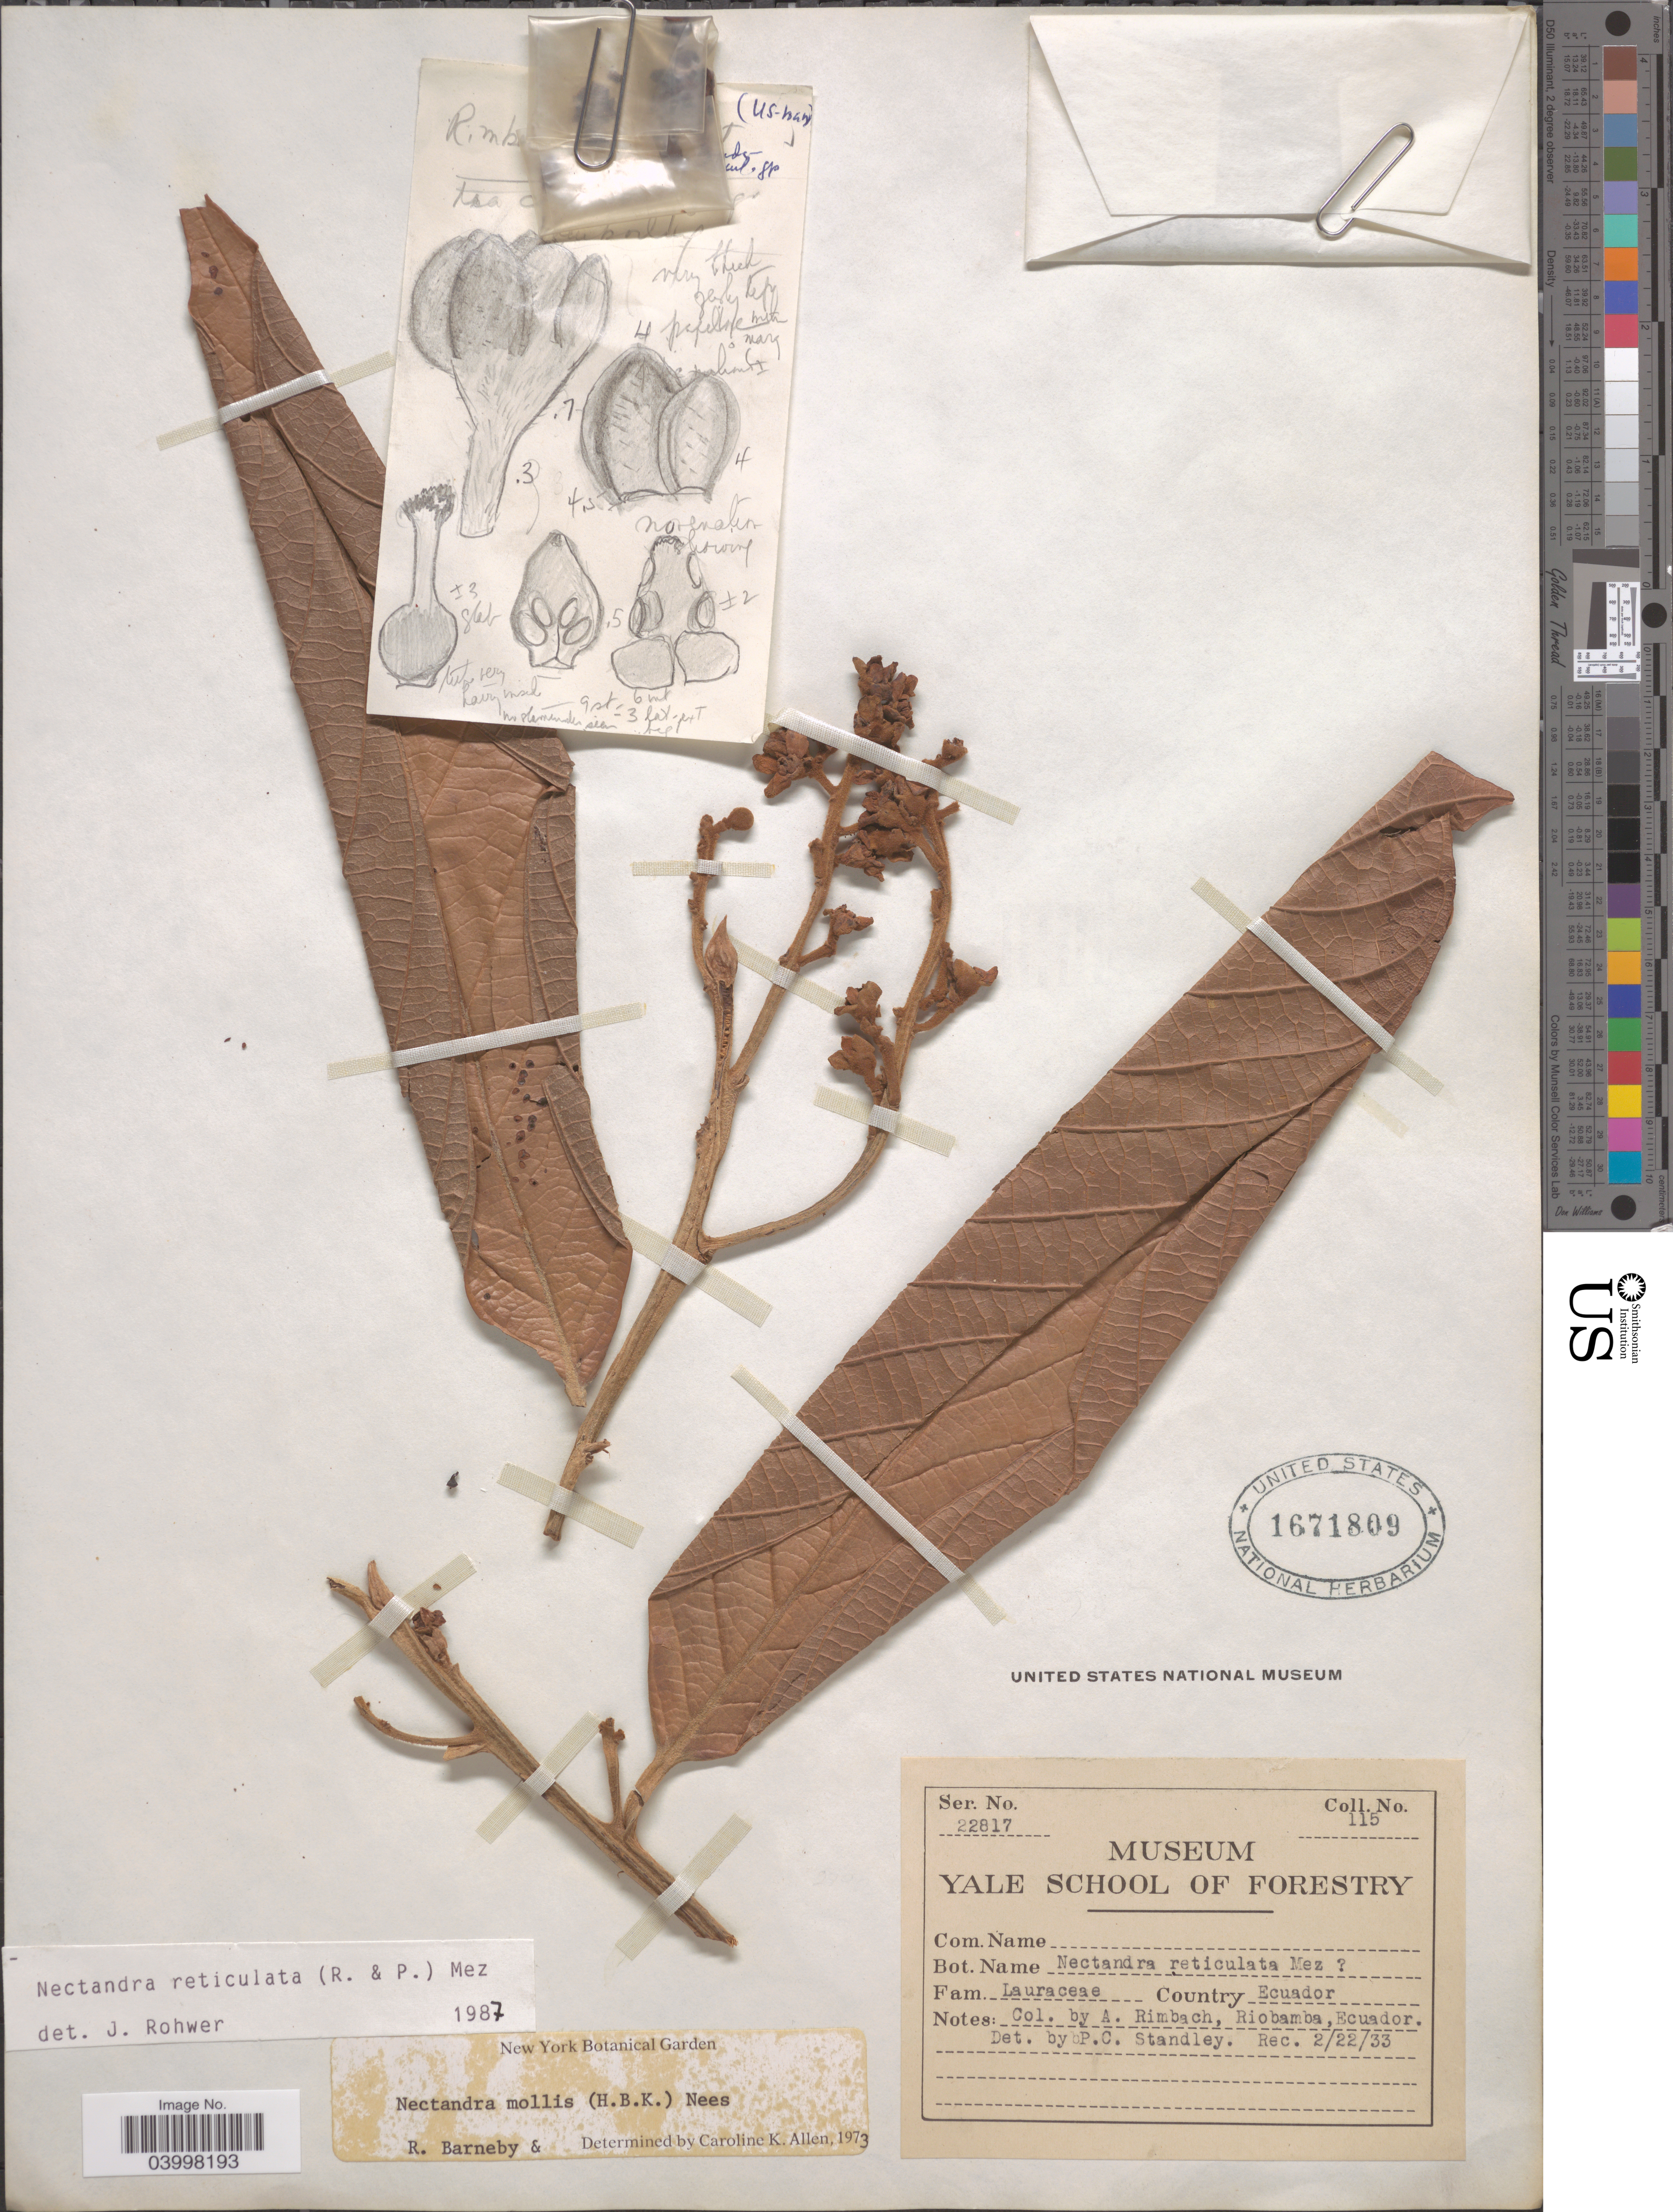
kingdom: Plantae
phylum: Tracheophyta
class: Magnoliopsida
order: Laurales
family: Lauraceae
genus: Nectandra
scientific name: Nectandra reticulata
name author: (Ruiz & Pav.) Mez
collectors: A. Rimbach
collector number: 115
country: Ecuador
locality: Riobamba.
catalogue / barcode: US 1671809